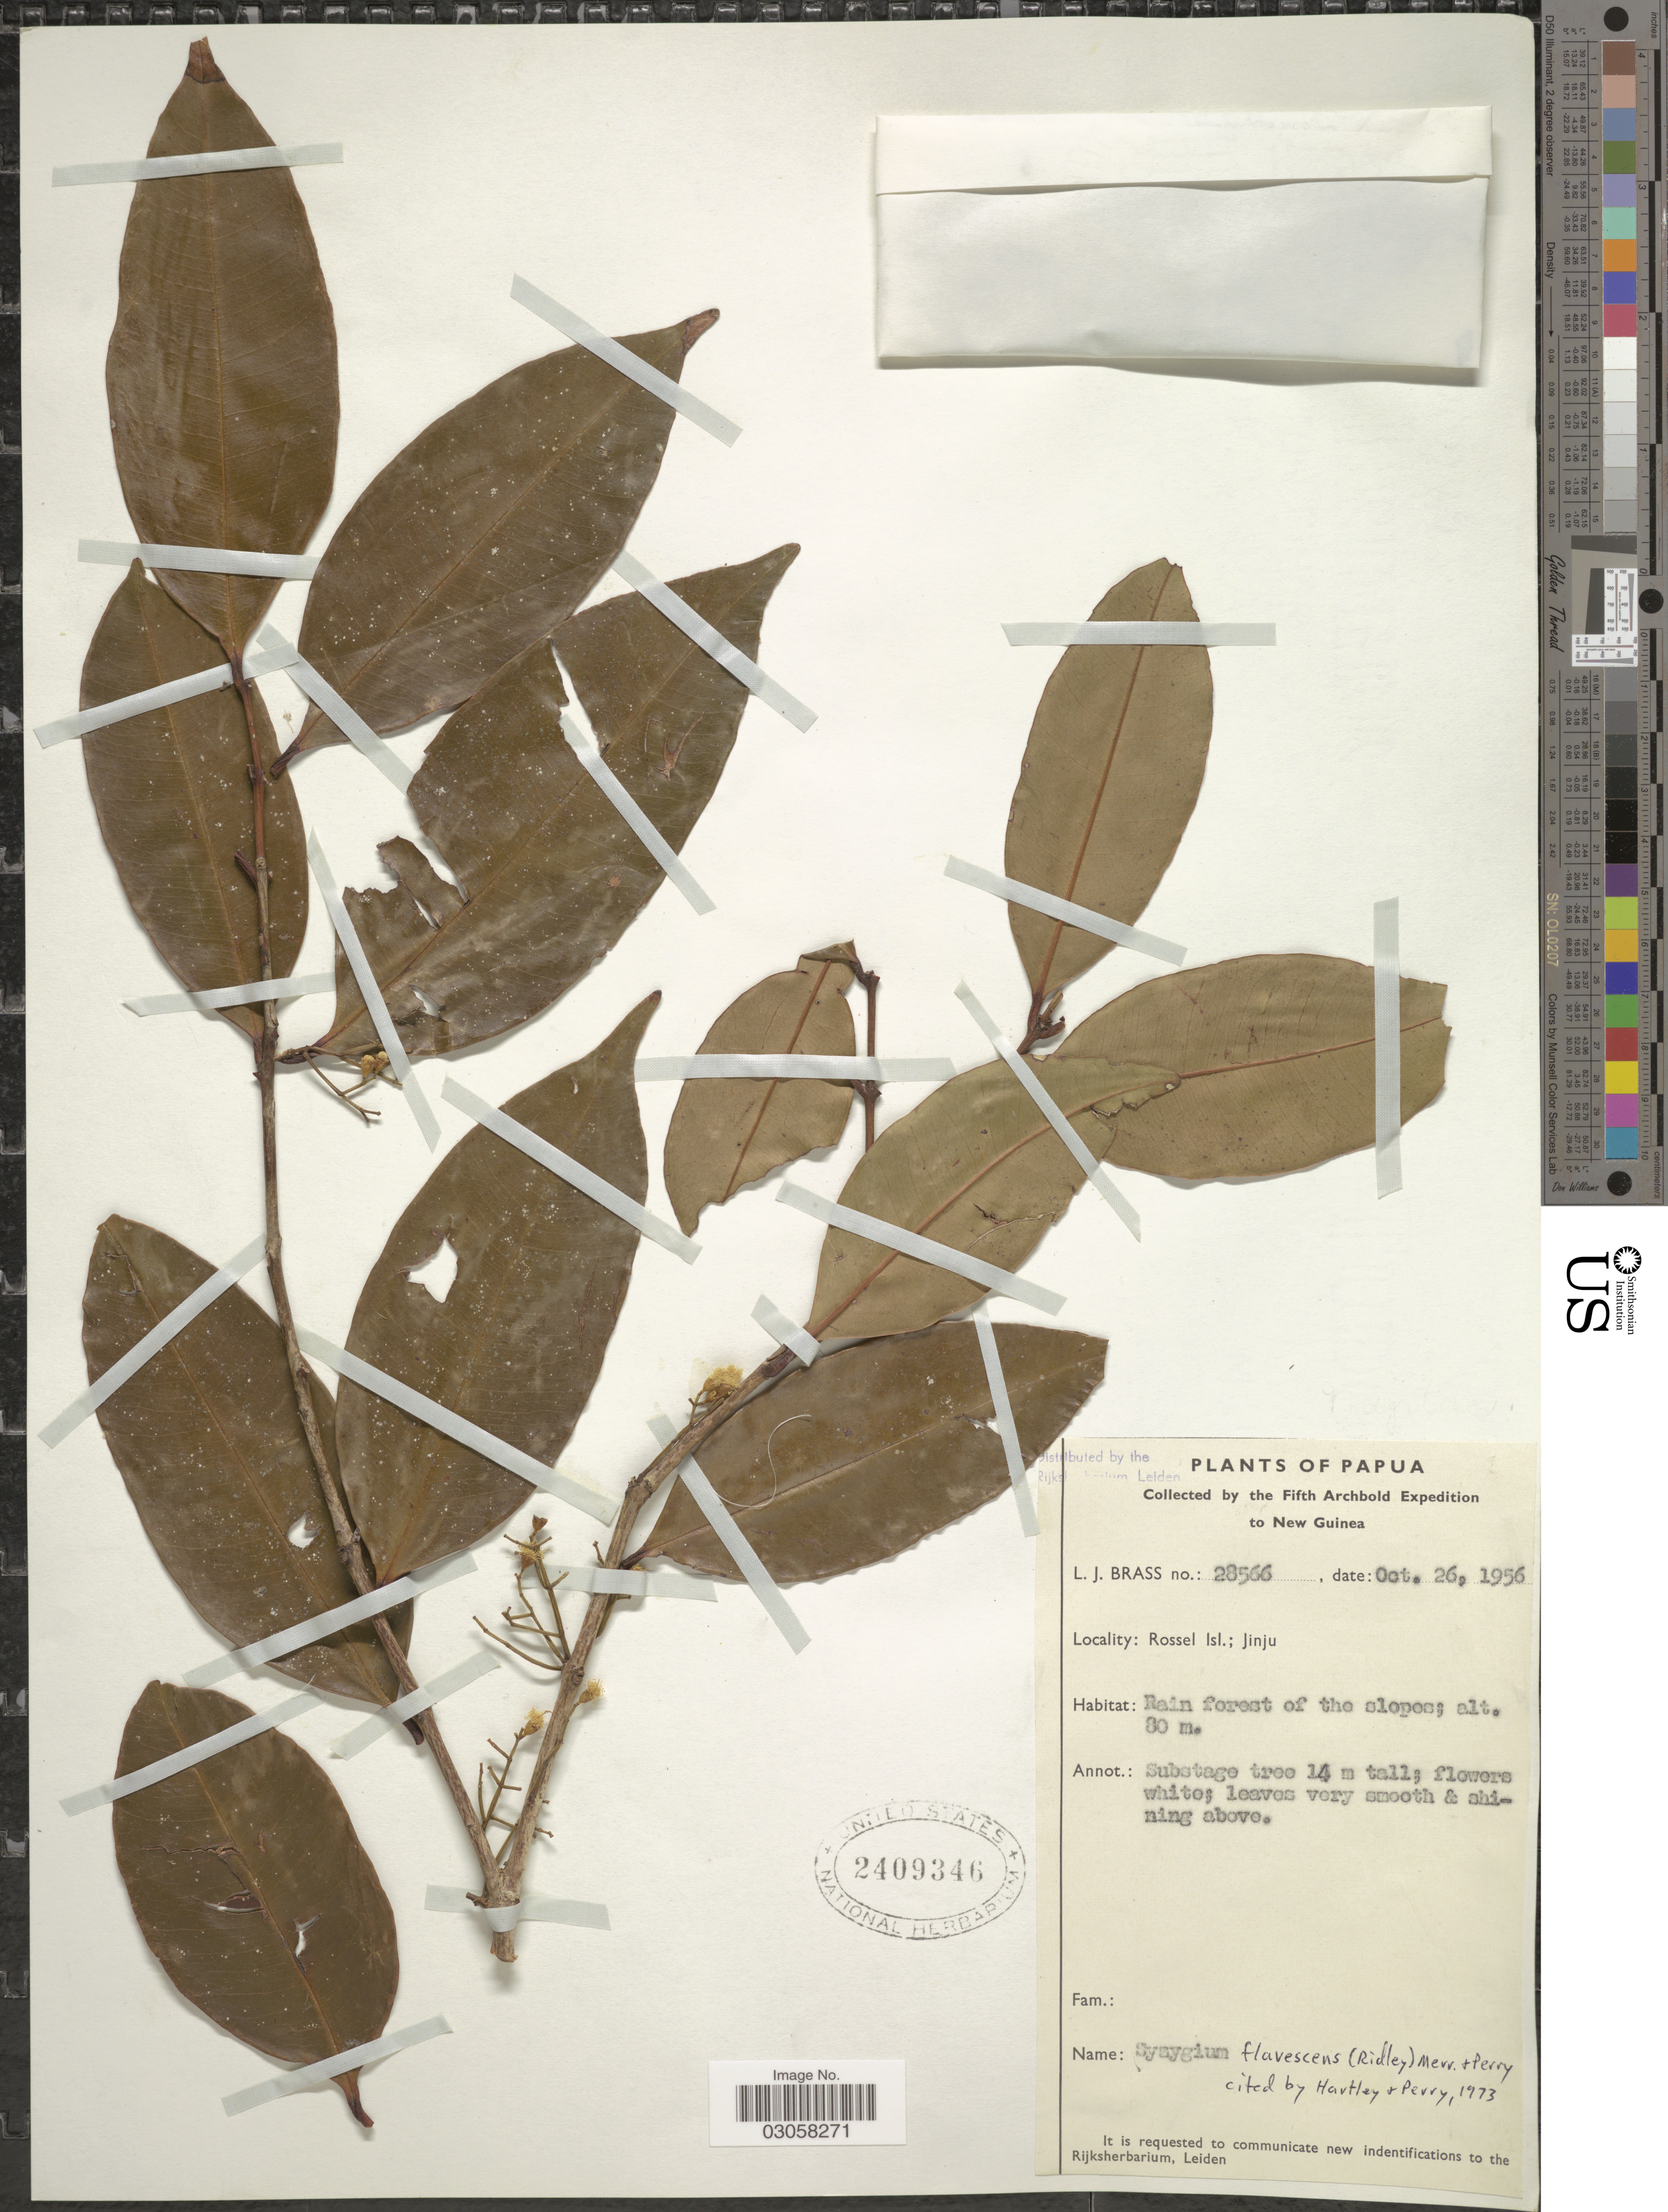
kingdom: Plantae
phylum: Tracheophyta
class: Magnoliopsida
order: Myrtales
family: Myrtaceae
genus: Syzygium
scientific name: Syzygium flavescens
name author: Merr. & L.M. Perry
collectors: L. J. Brass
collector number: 28566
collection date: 1956-10-26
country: Papua New Guinea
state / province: Milne Bay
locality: Papua. New Guinea. Rossel Isl.; Jinju.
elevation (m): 80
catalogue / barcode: US 2409346